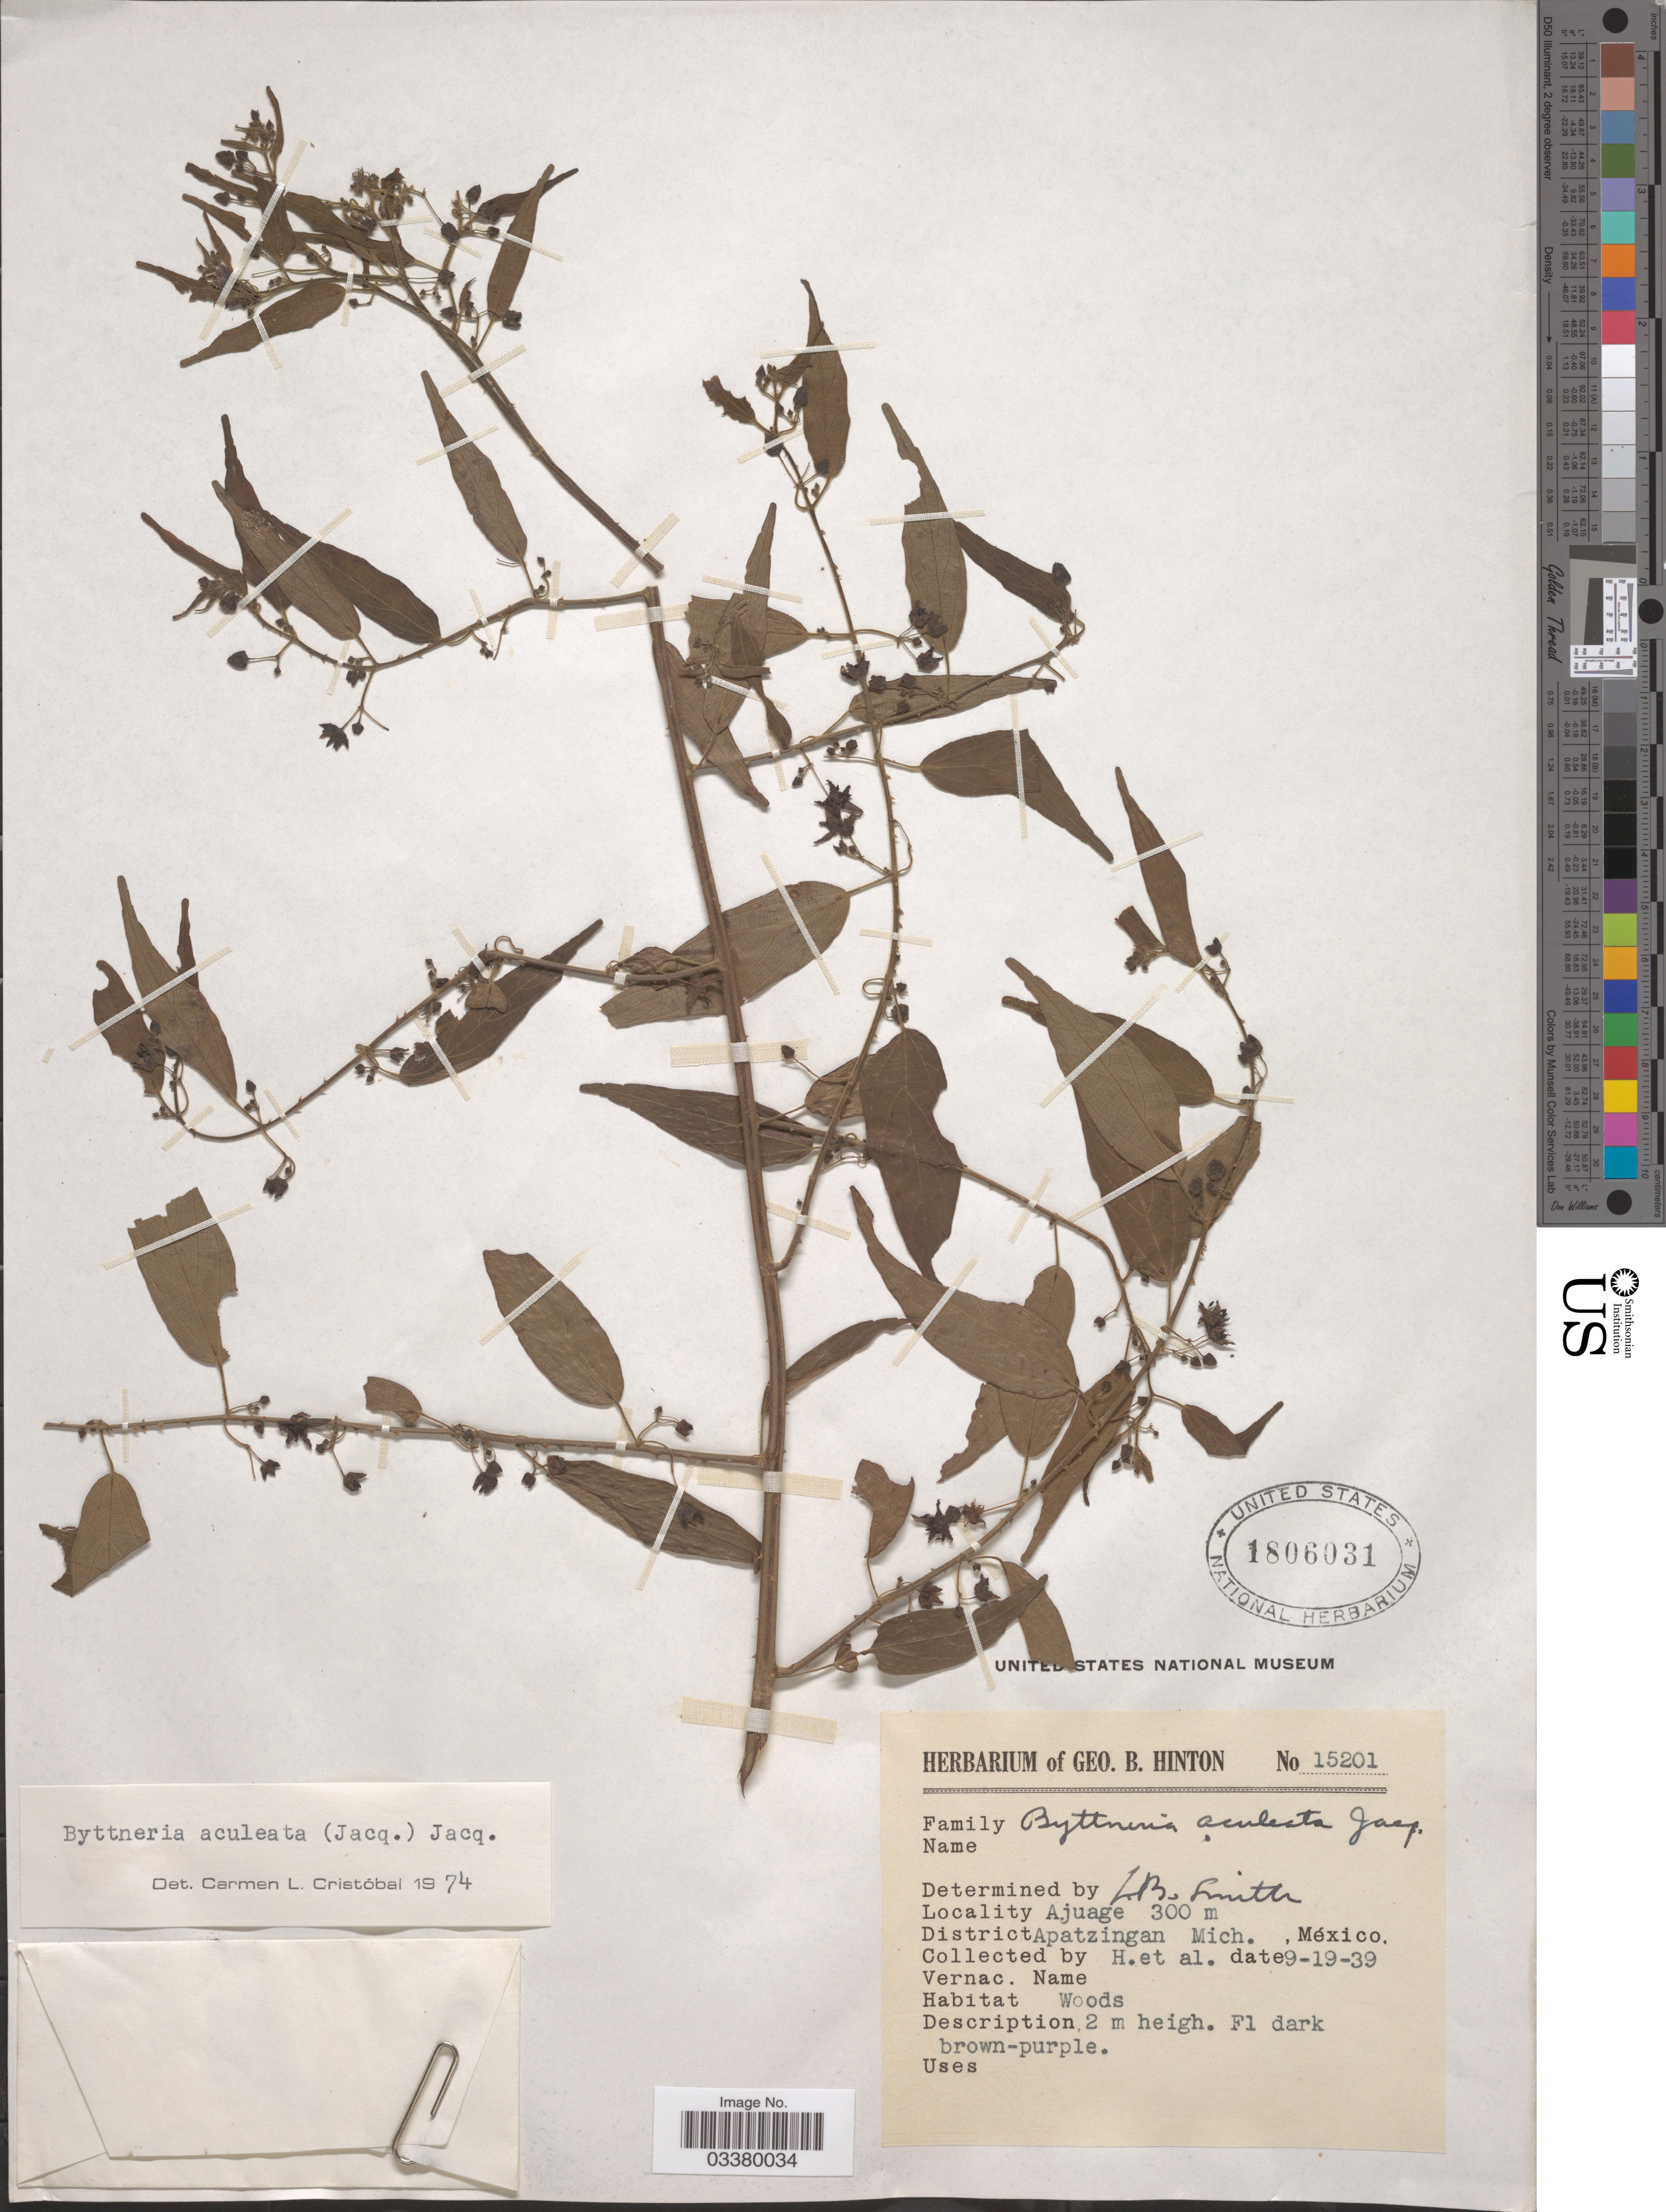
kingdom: Plantae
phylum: Tracheophyta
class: Magnoliopsida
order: Malvales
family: Malvaceae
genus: Byttneria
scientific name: Byttneria aculeata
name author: (Jacq.) Jacq.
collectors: G. B. Hinton & et al.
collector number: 15201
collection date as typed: Transcribed d/m/y: 19/9/39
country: Mexico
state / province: Michoacán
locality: Ajuage, District Apatzingan.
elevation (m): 300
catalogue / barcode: US 1806031